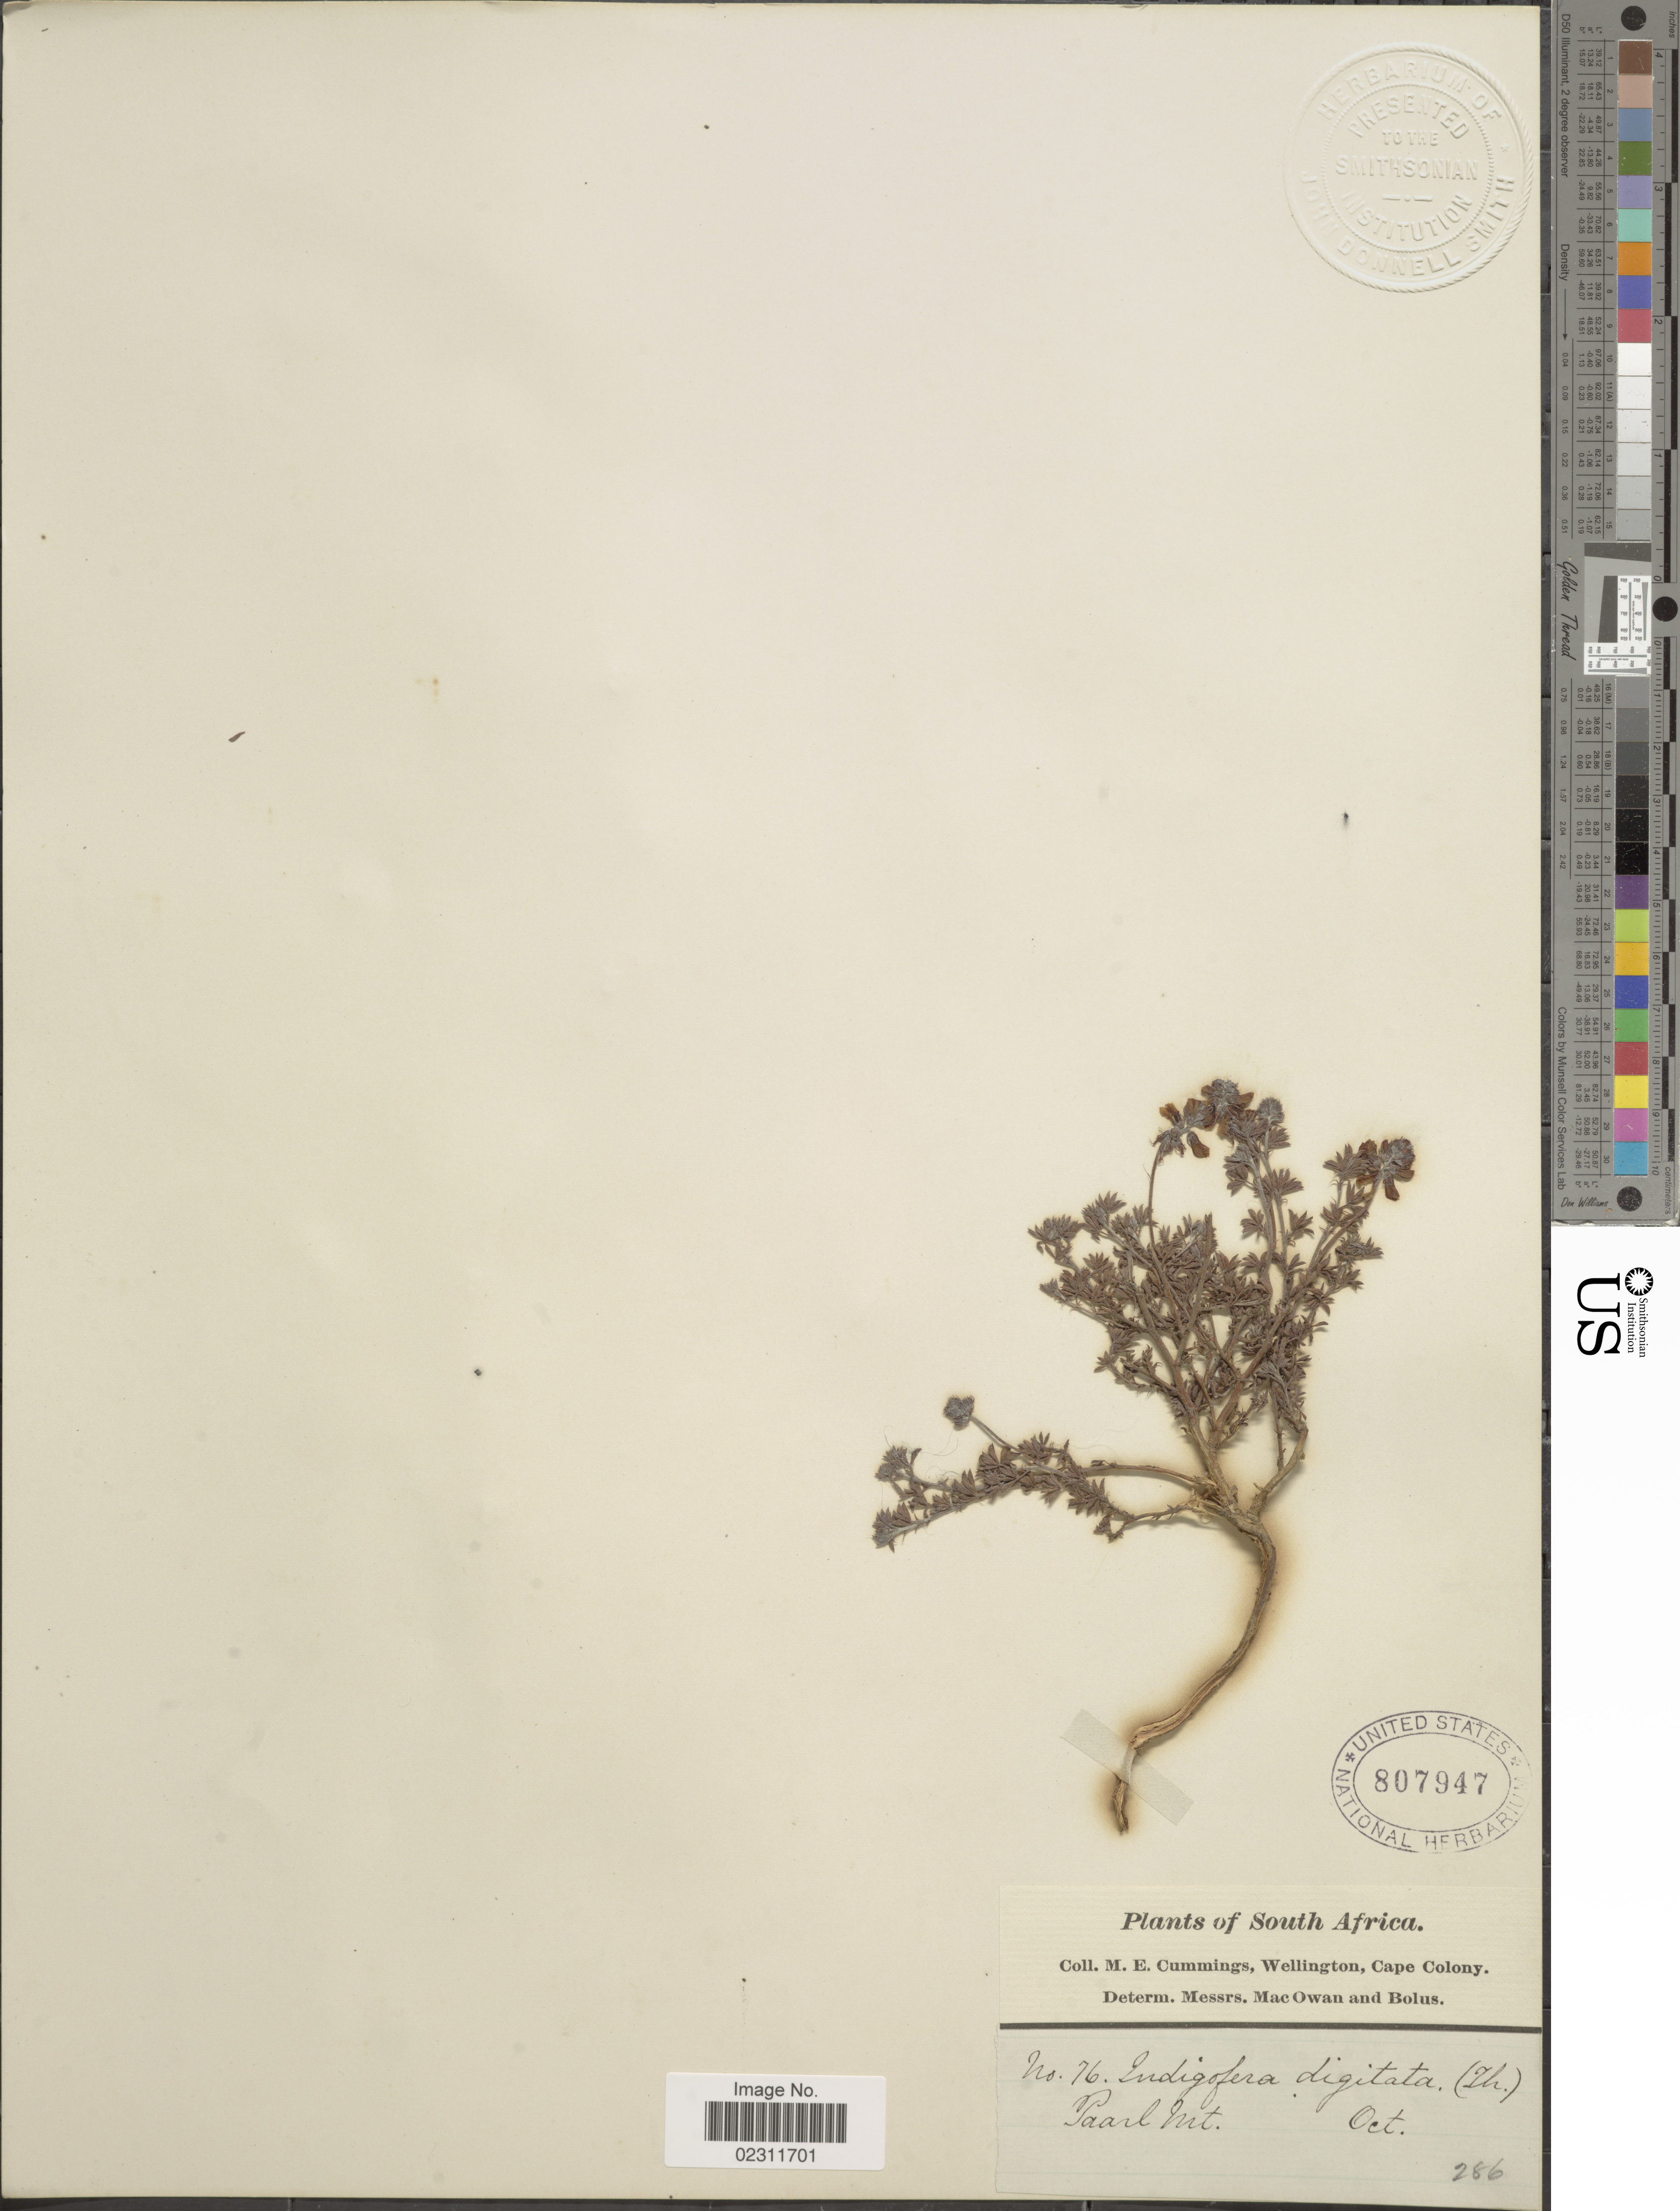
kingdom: Plantae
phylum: Tracheophyta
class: Magnoliopsida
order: Fabales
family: Fabaceae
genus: Indigofera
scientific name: Indigofera digitata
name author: Thunb.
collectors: M. E. Cummings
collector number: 76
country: South Africa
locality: Paarl Mt.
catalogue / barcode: US 807947